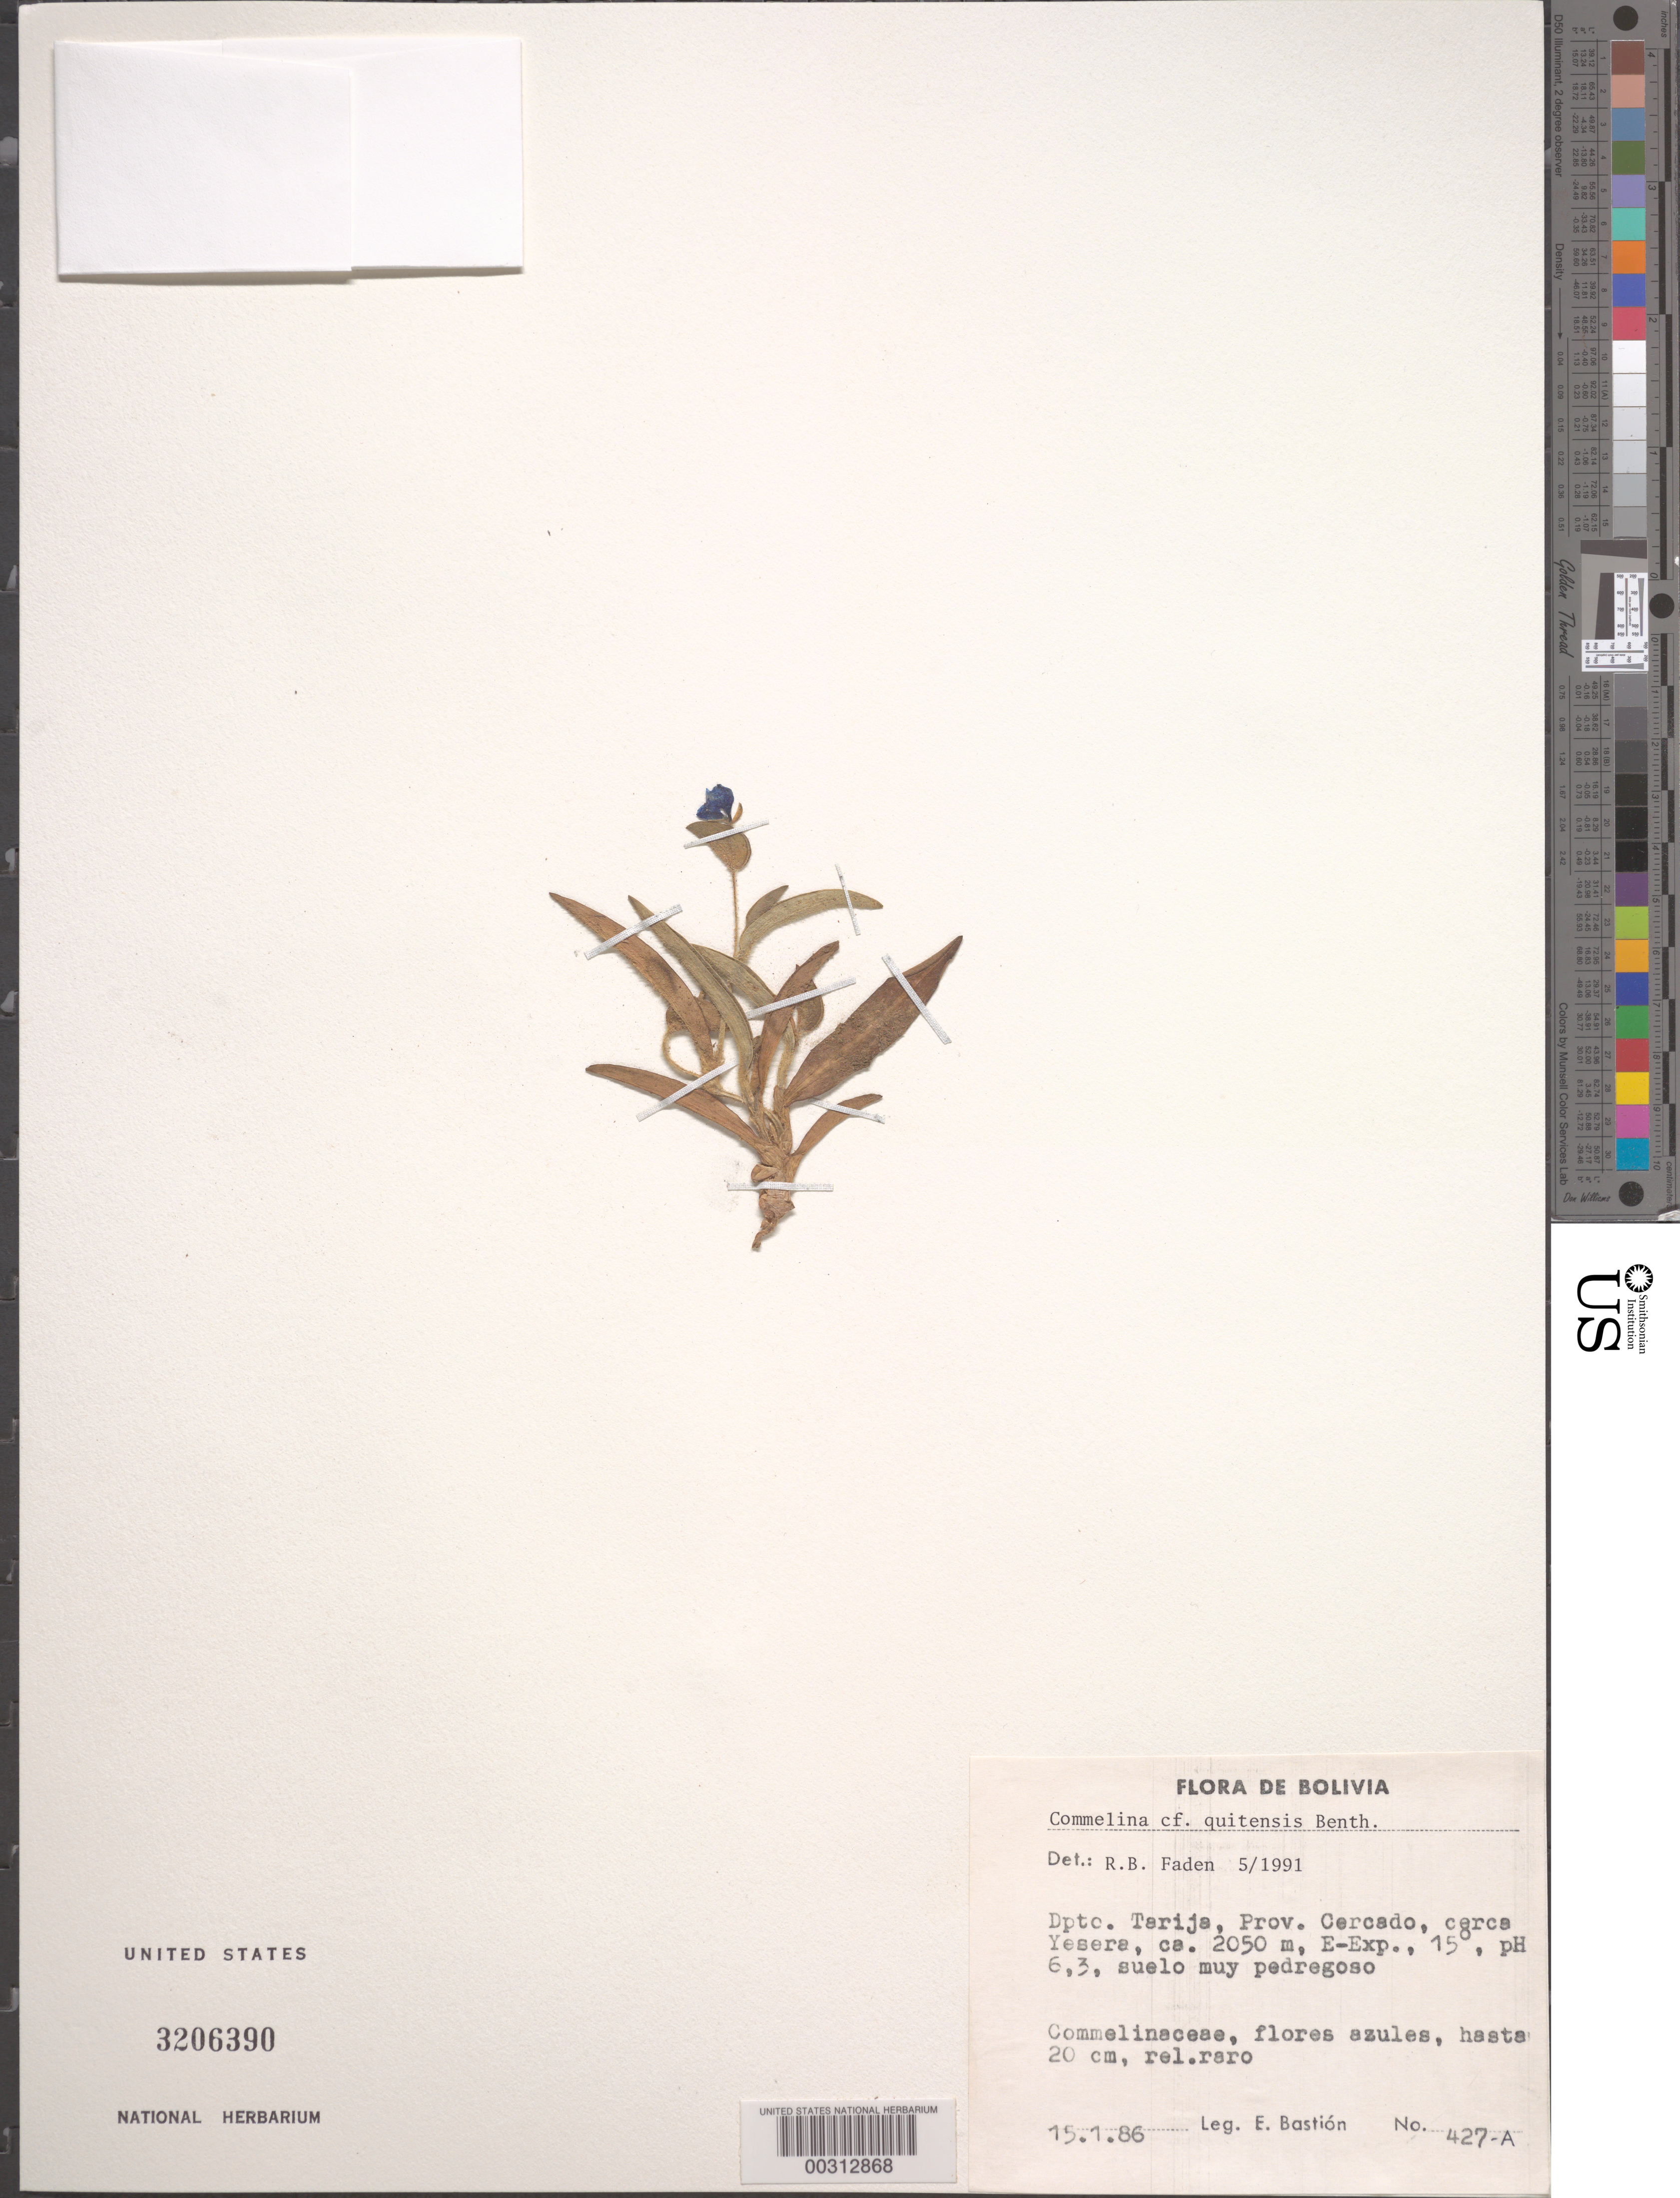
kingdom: Plantae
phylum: Tracheophyta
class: Liliopsida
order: Commelinales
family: Commelinaceae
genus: Commelina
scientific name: Commelina quitensis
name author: Benth.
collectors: E. Bastion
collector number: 427a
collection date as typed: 15 Jan 1986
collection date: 1986-01-15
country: Bolivia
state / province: Tarija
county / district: Cercado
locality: Yesera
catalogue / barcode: US 3206390